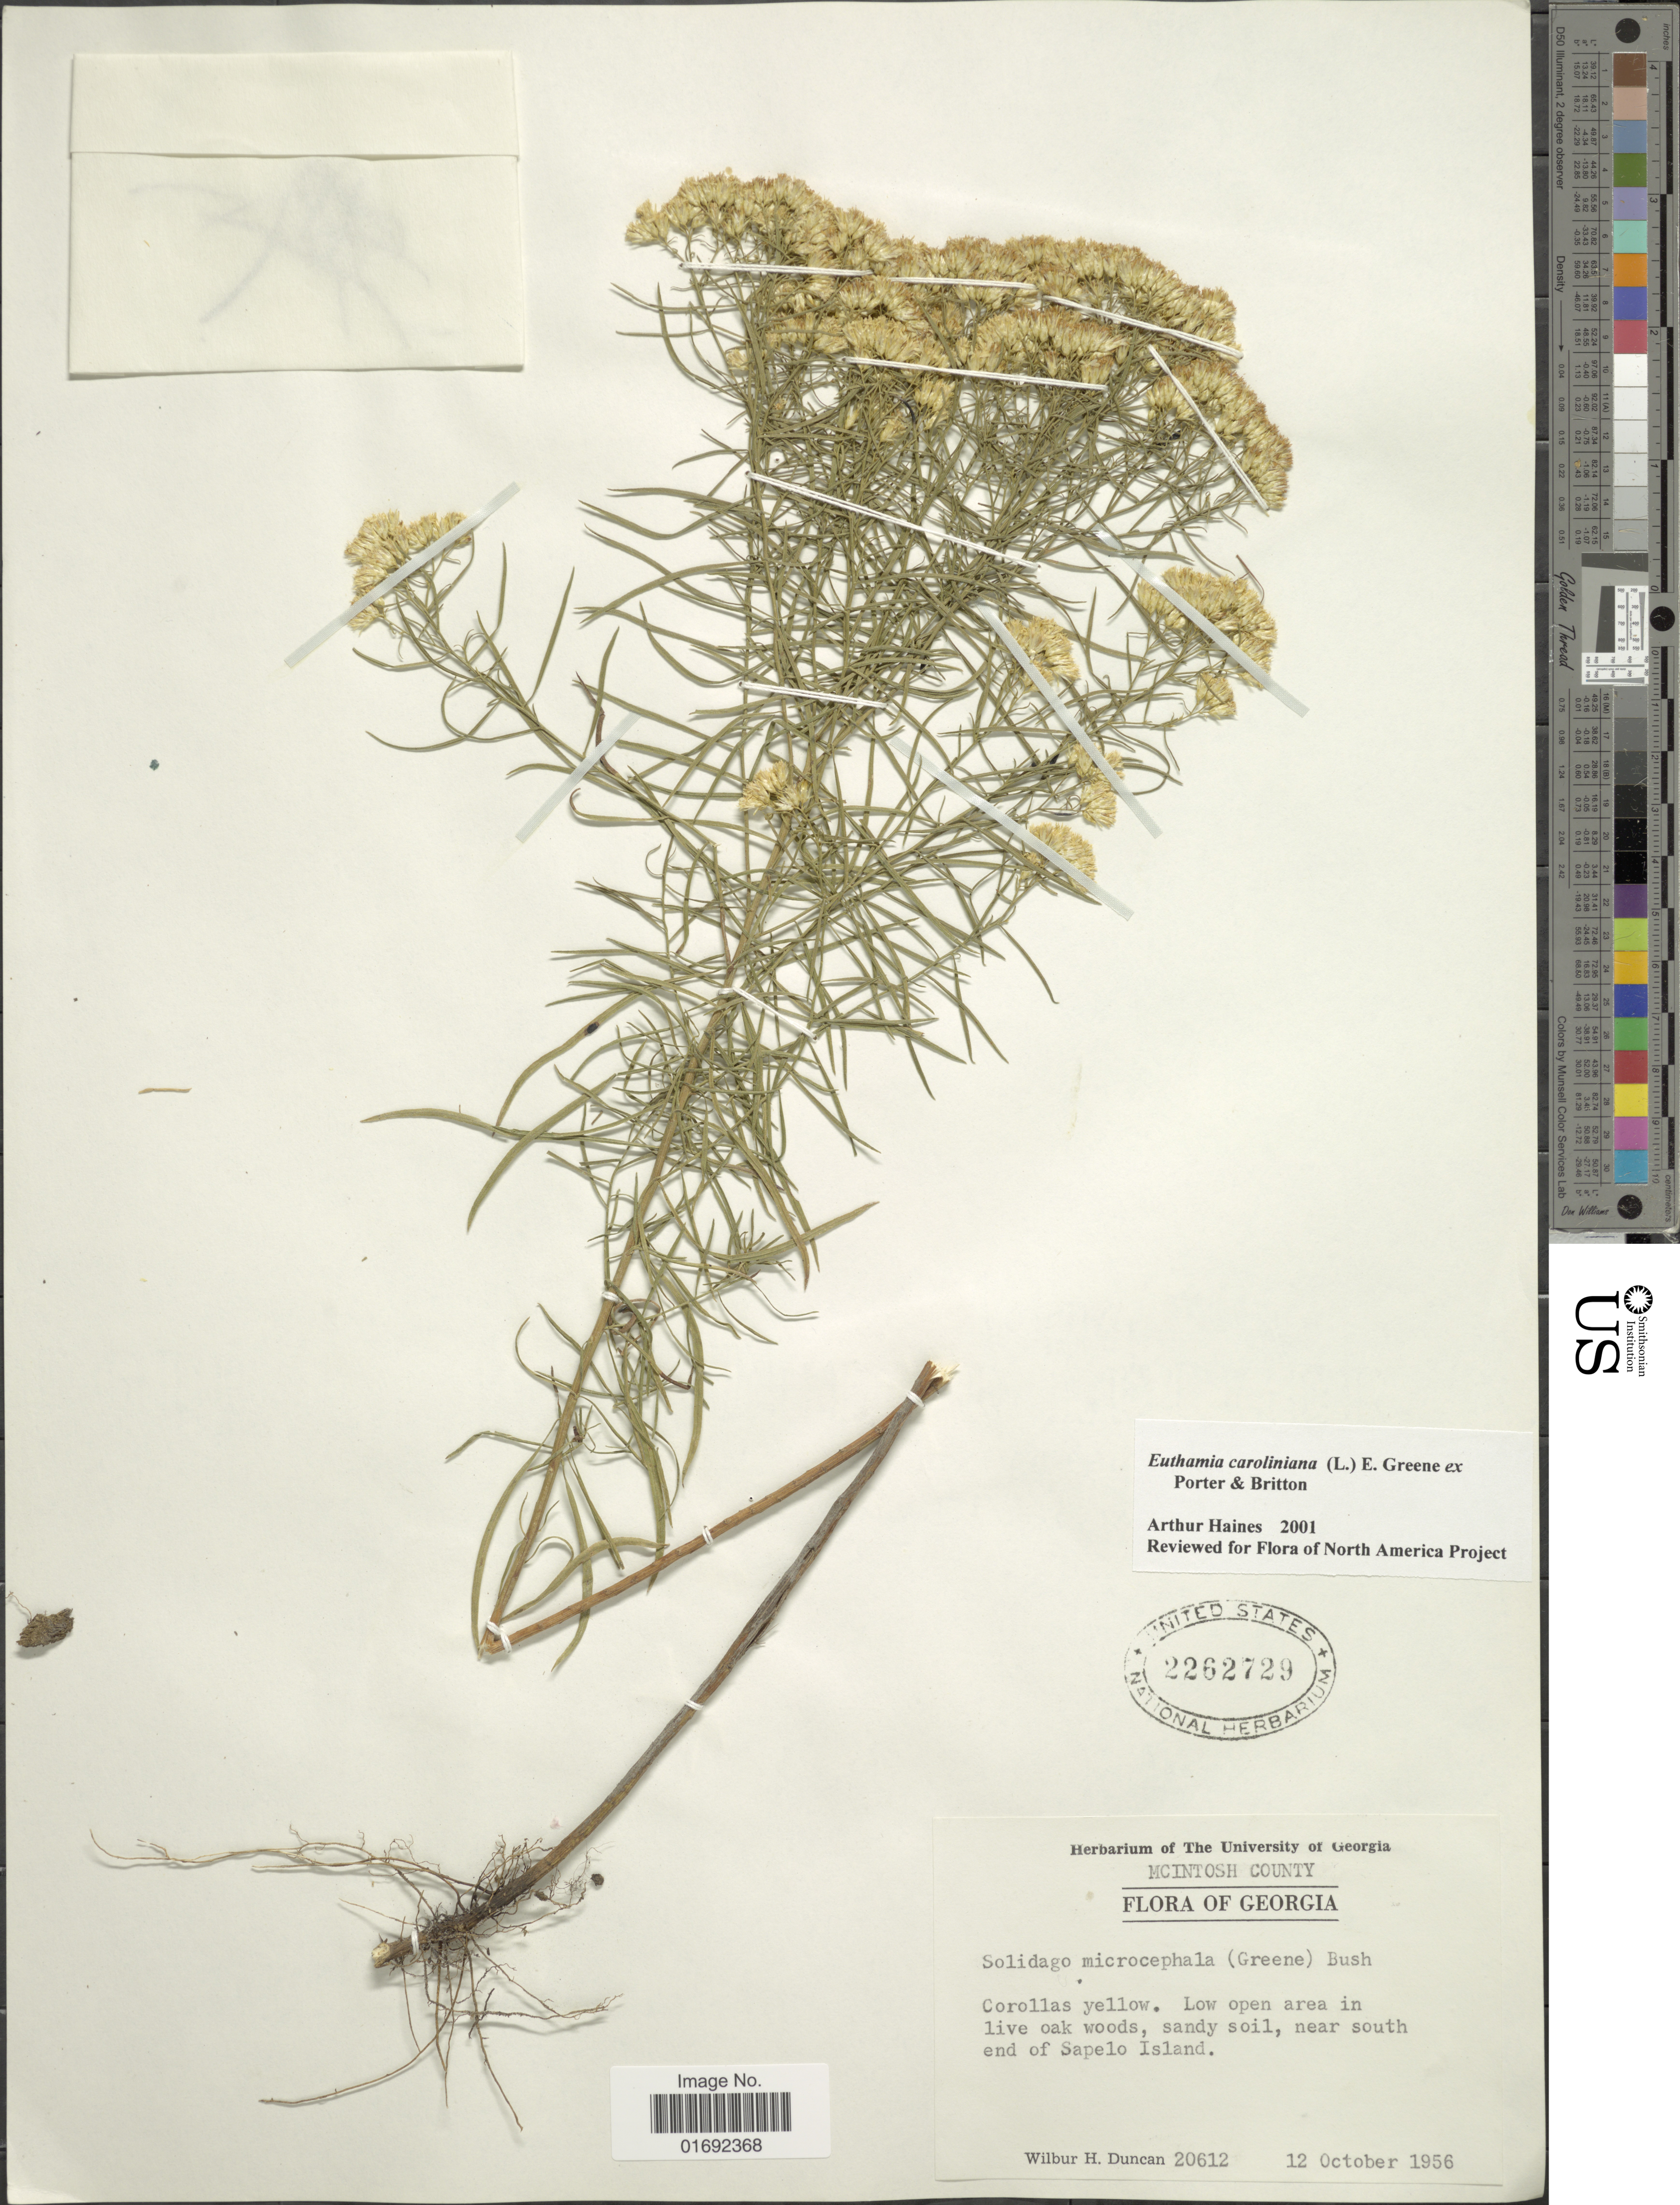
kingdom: Plantae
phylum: Tracheophyta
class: Magnoliopsida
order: Asterales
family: Asteraceae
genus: Euthamia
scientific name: Euthamia caroliniana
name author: (L.) Greene ex Porter & Britton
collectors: W. H. Duncan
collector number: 20612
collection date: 1956-10-12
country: United States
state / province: Georgia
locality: McIntosh County, near south end of Sapelo Island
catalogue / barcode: US 2262729